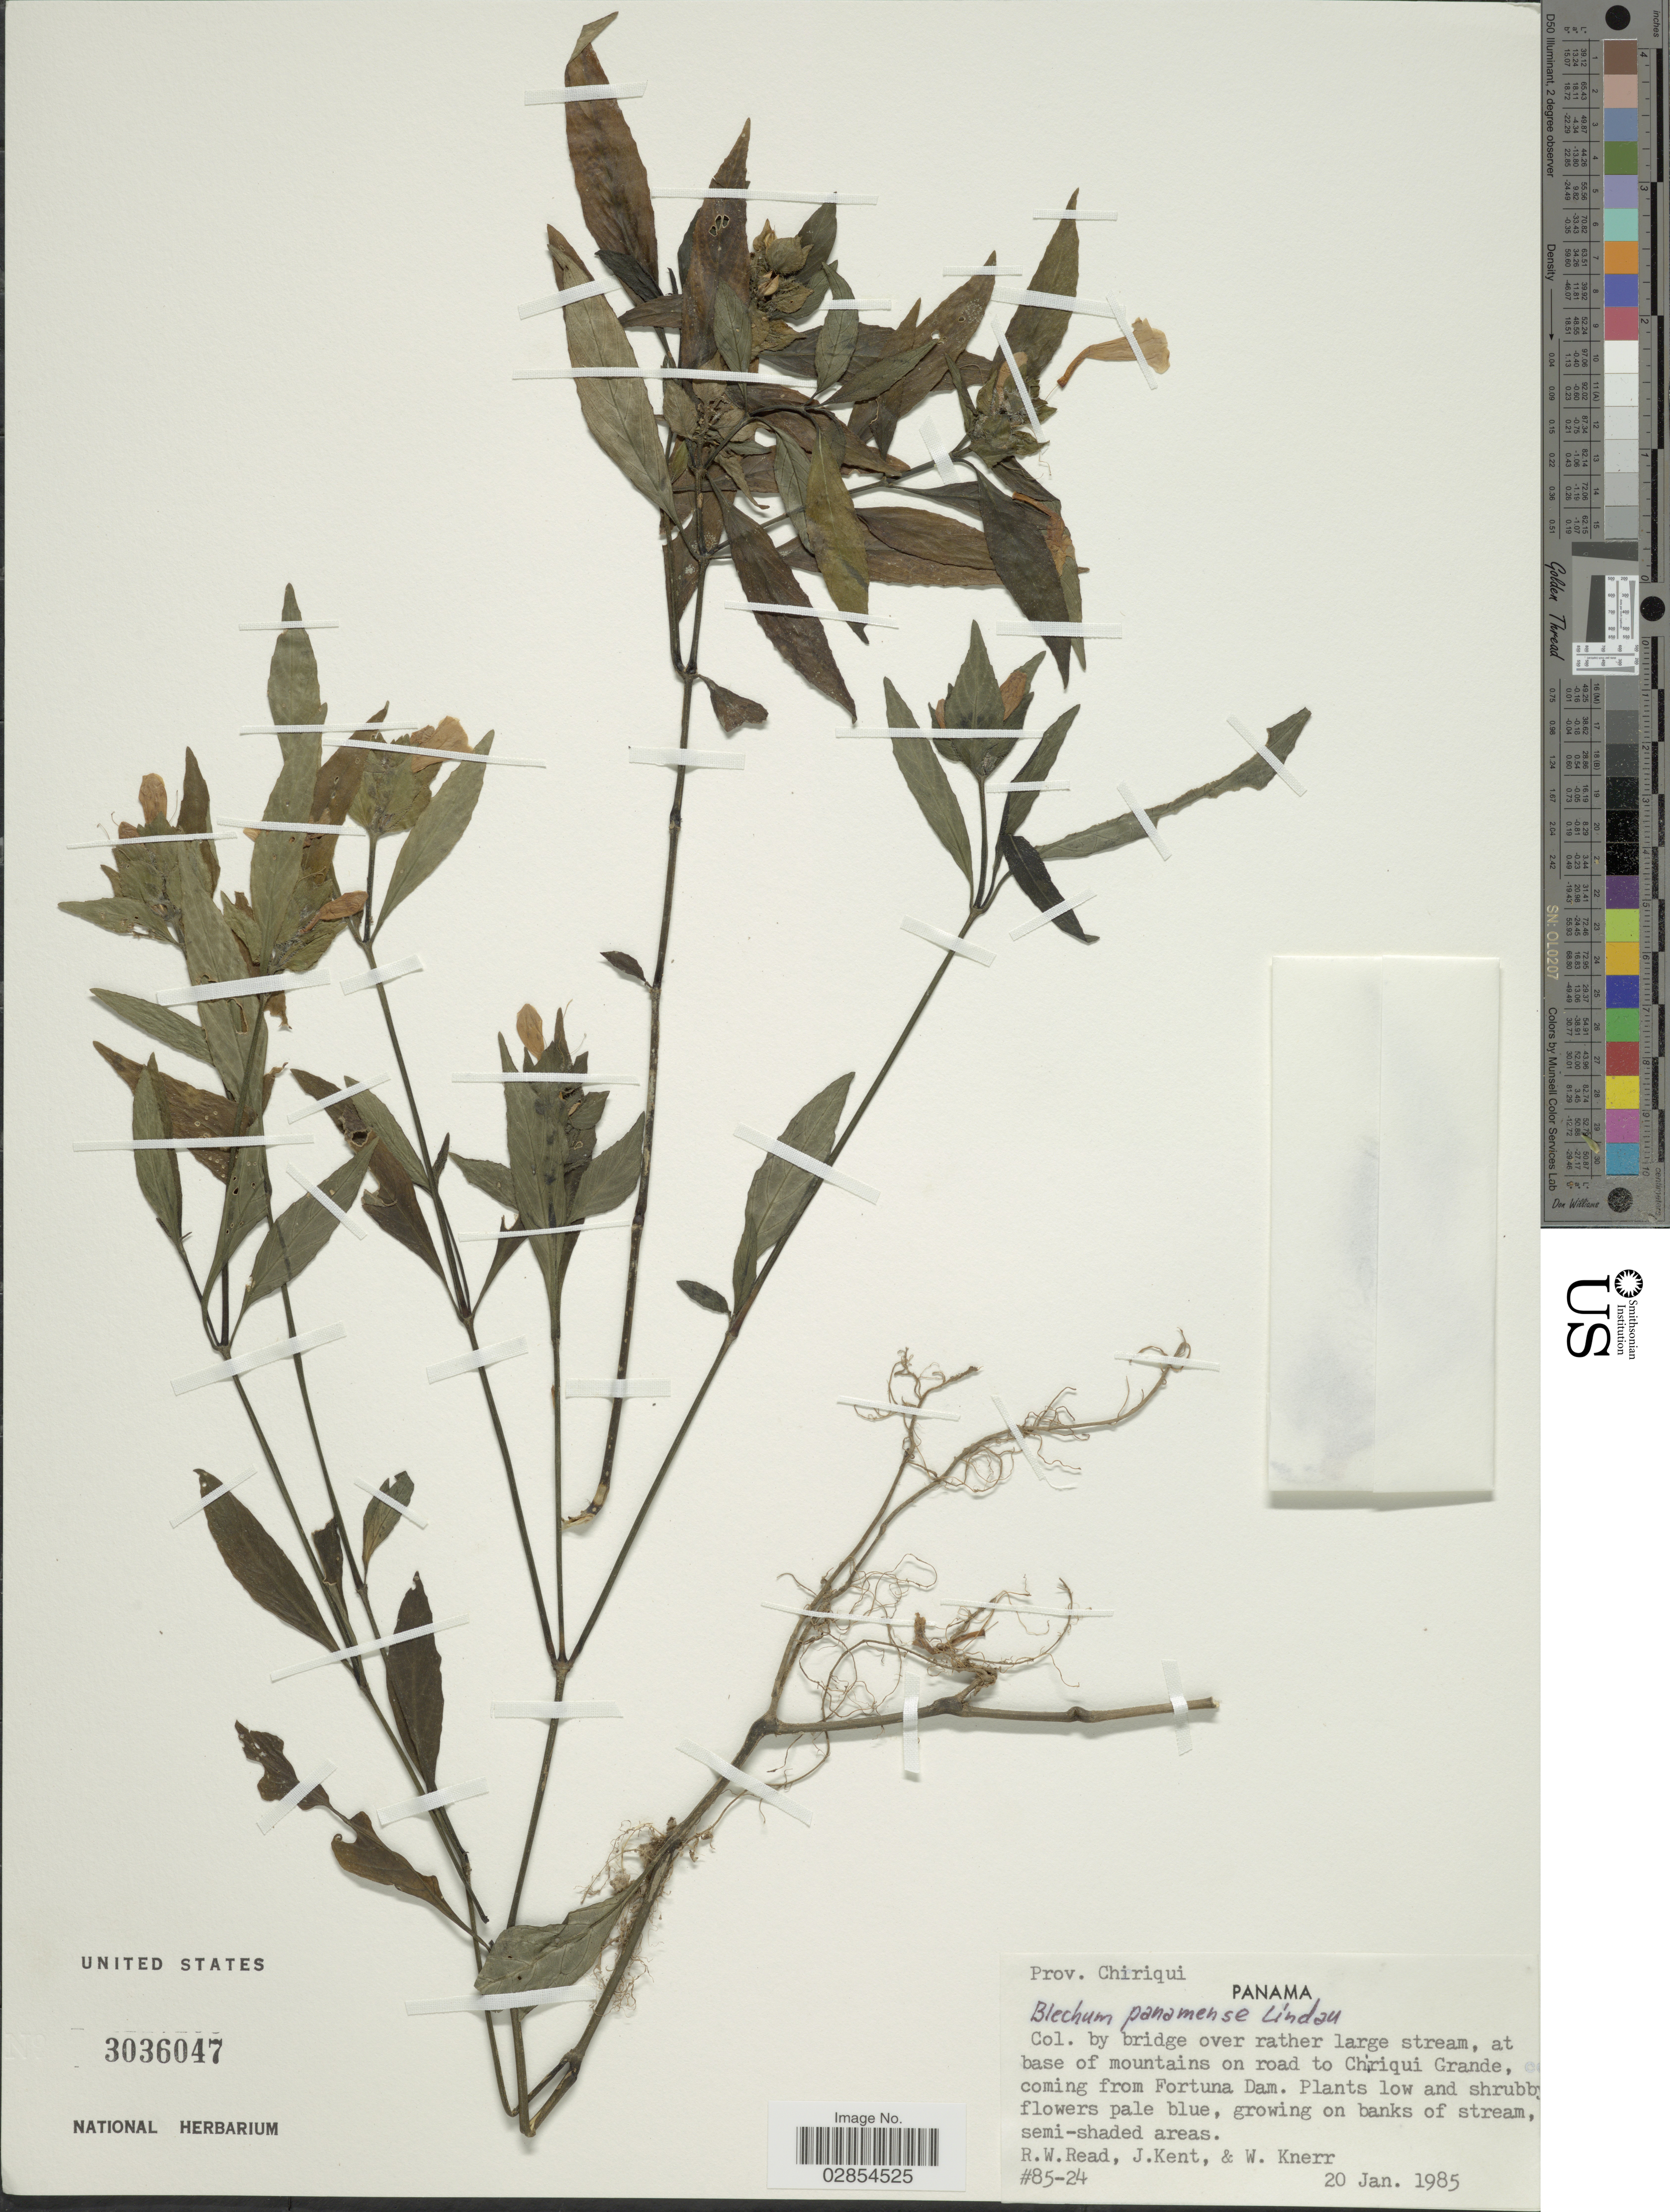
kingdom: Plantae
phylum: Tracheophyta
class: Magnoliopsida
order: Lamiales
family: Acanthaceae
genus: Blechum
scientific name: Blechum panamense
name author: Lindau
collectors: R. W. Read, J. Kent & W. Knerr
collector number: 85-24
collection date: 1985-01-20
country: Panama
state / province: Chiriqui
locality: By bridge over rather large stream, at base of mountains on road to Chiriqui Grande, coming from Fortuna Dam.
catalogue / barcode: US 3036047